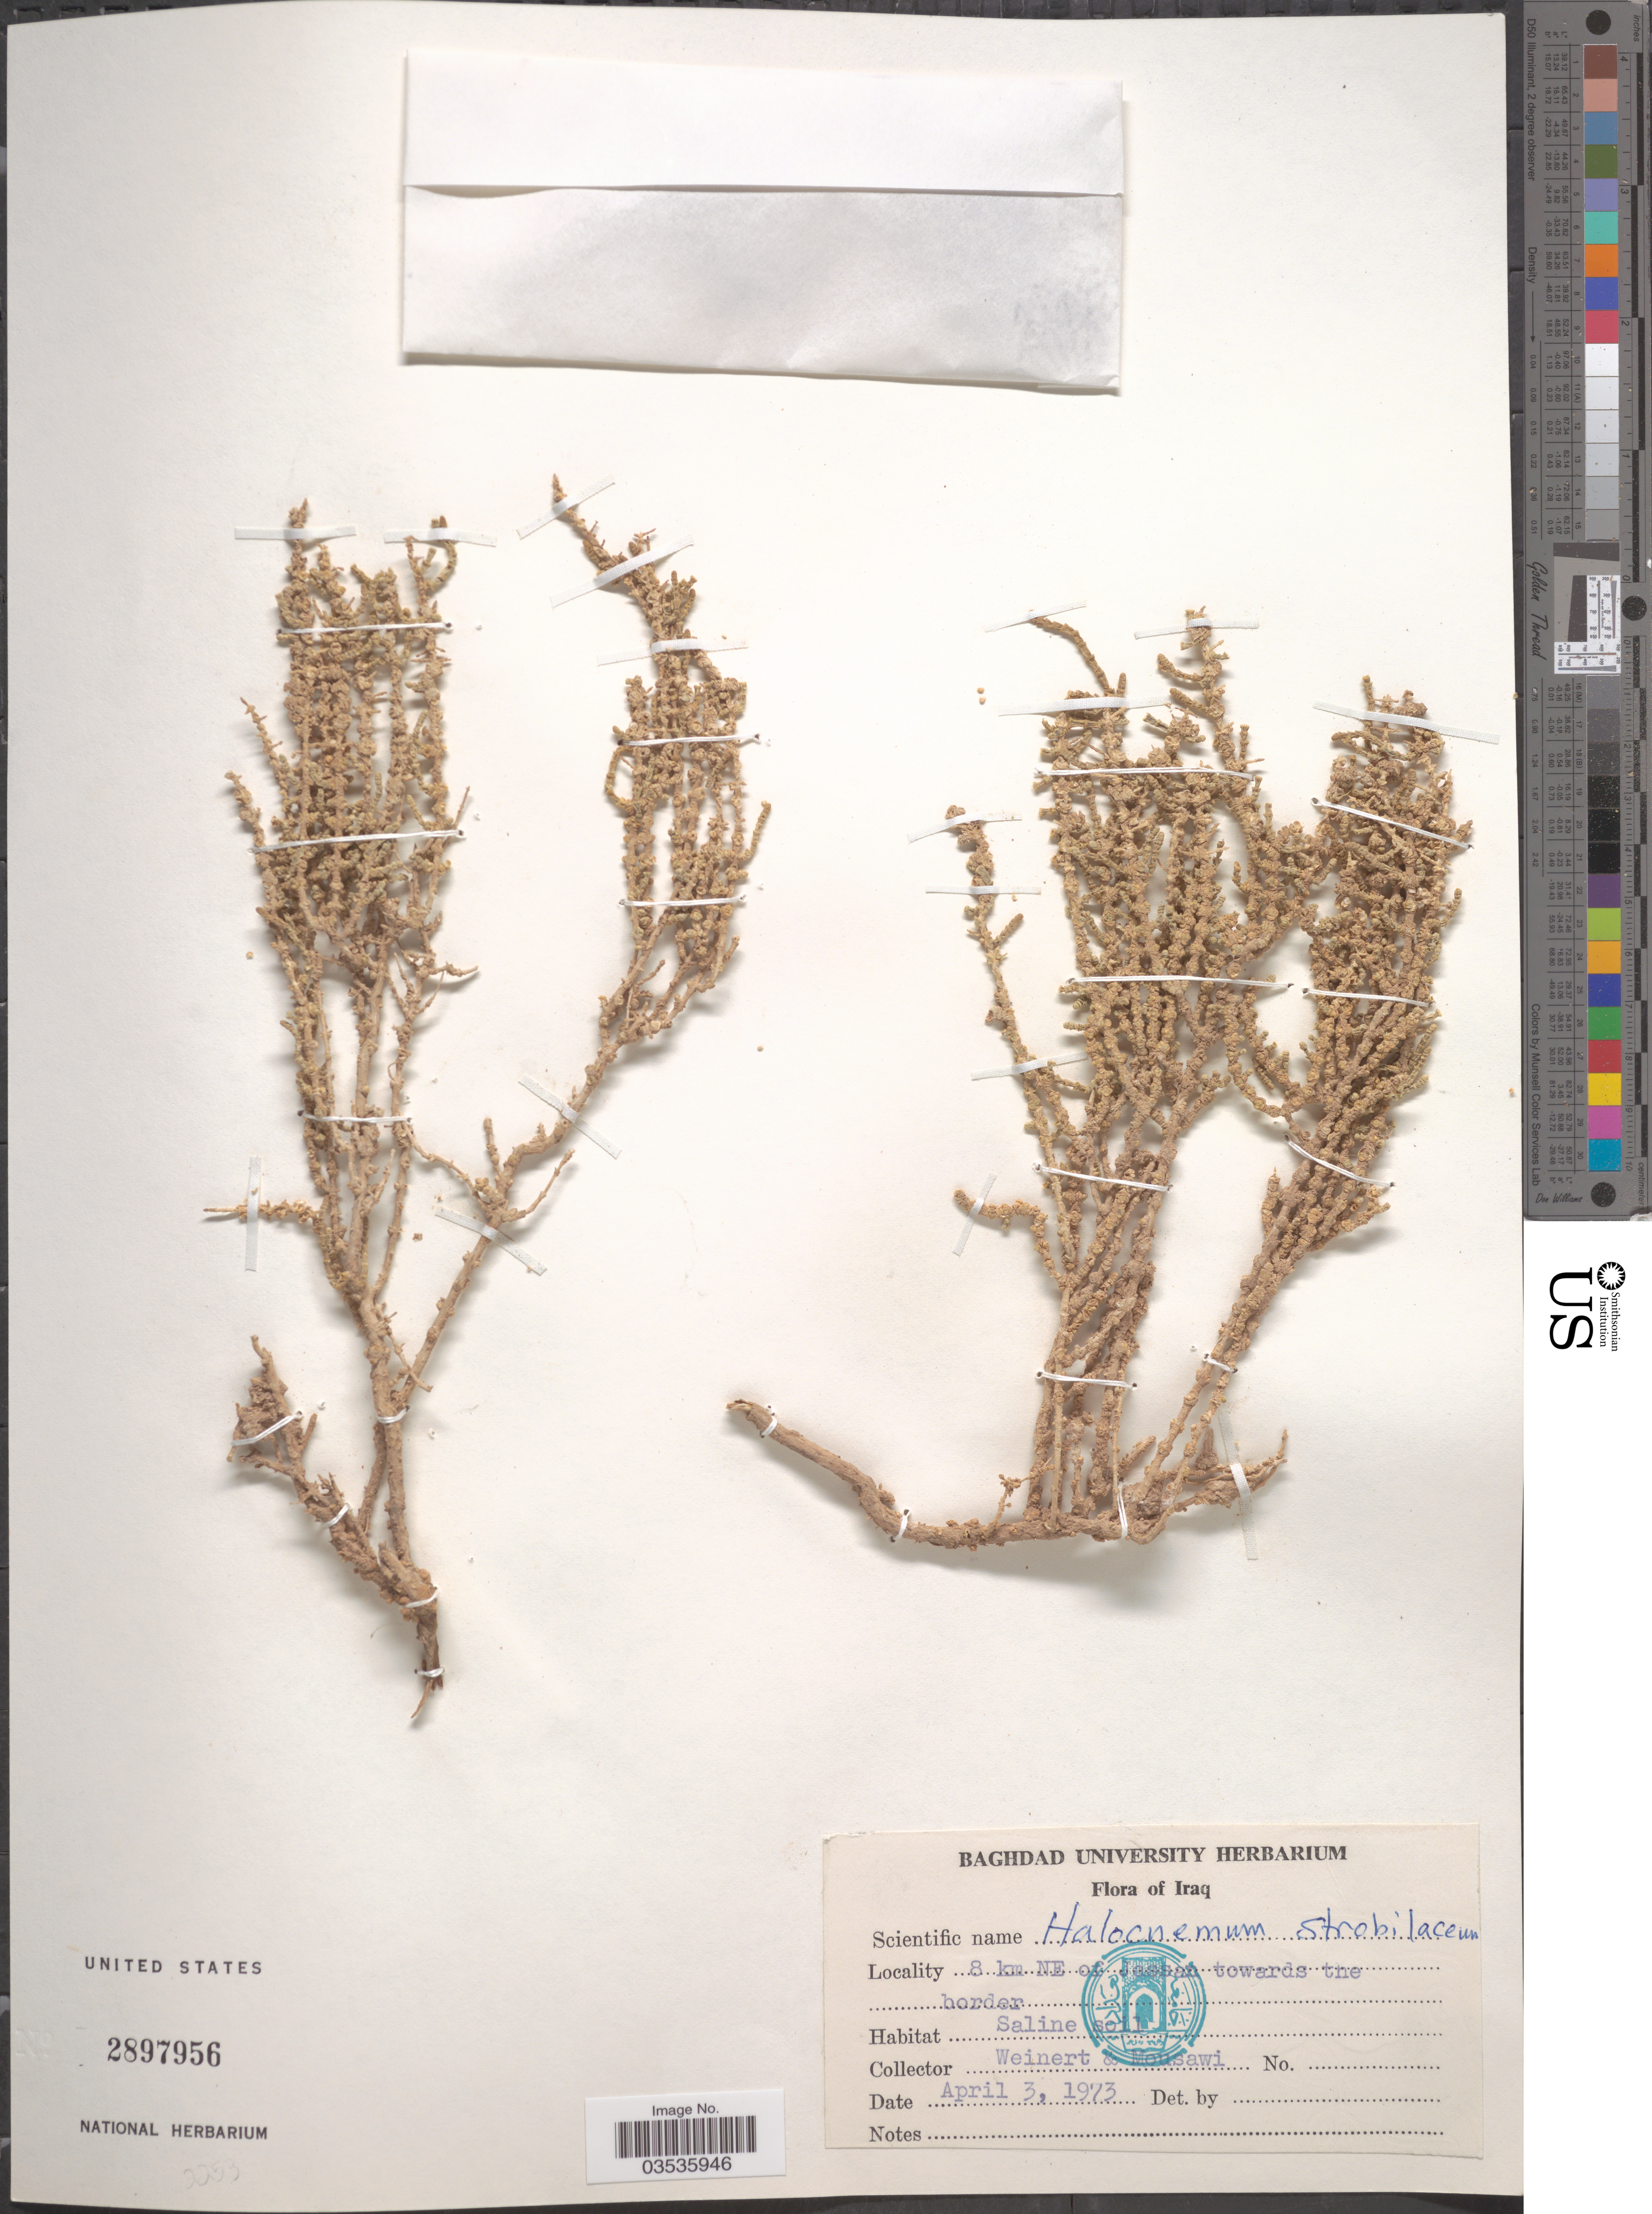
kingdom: Plantae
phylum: Tracheophyta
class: Magnoliopsida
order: Caryophyllales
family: Amaranthaceae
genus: Halocnemum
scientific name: Halocnemum strobilaceum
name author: (Pall.) M. Bieb.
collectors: Weinert, -- & Mousawi, --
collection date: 1973-04-03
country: Iraq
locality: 8 km NE of Jessan towards the border.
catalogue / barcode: US 2897956